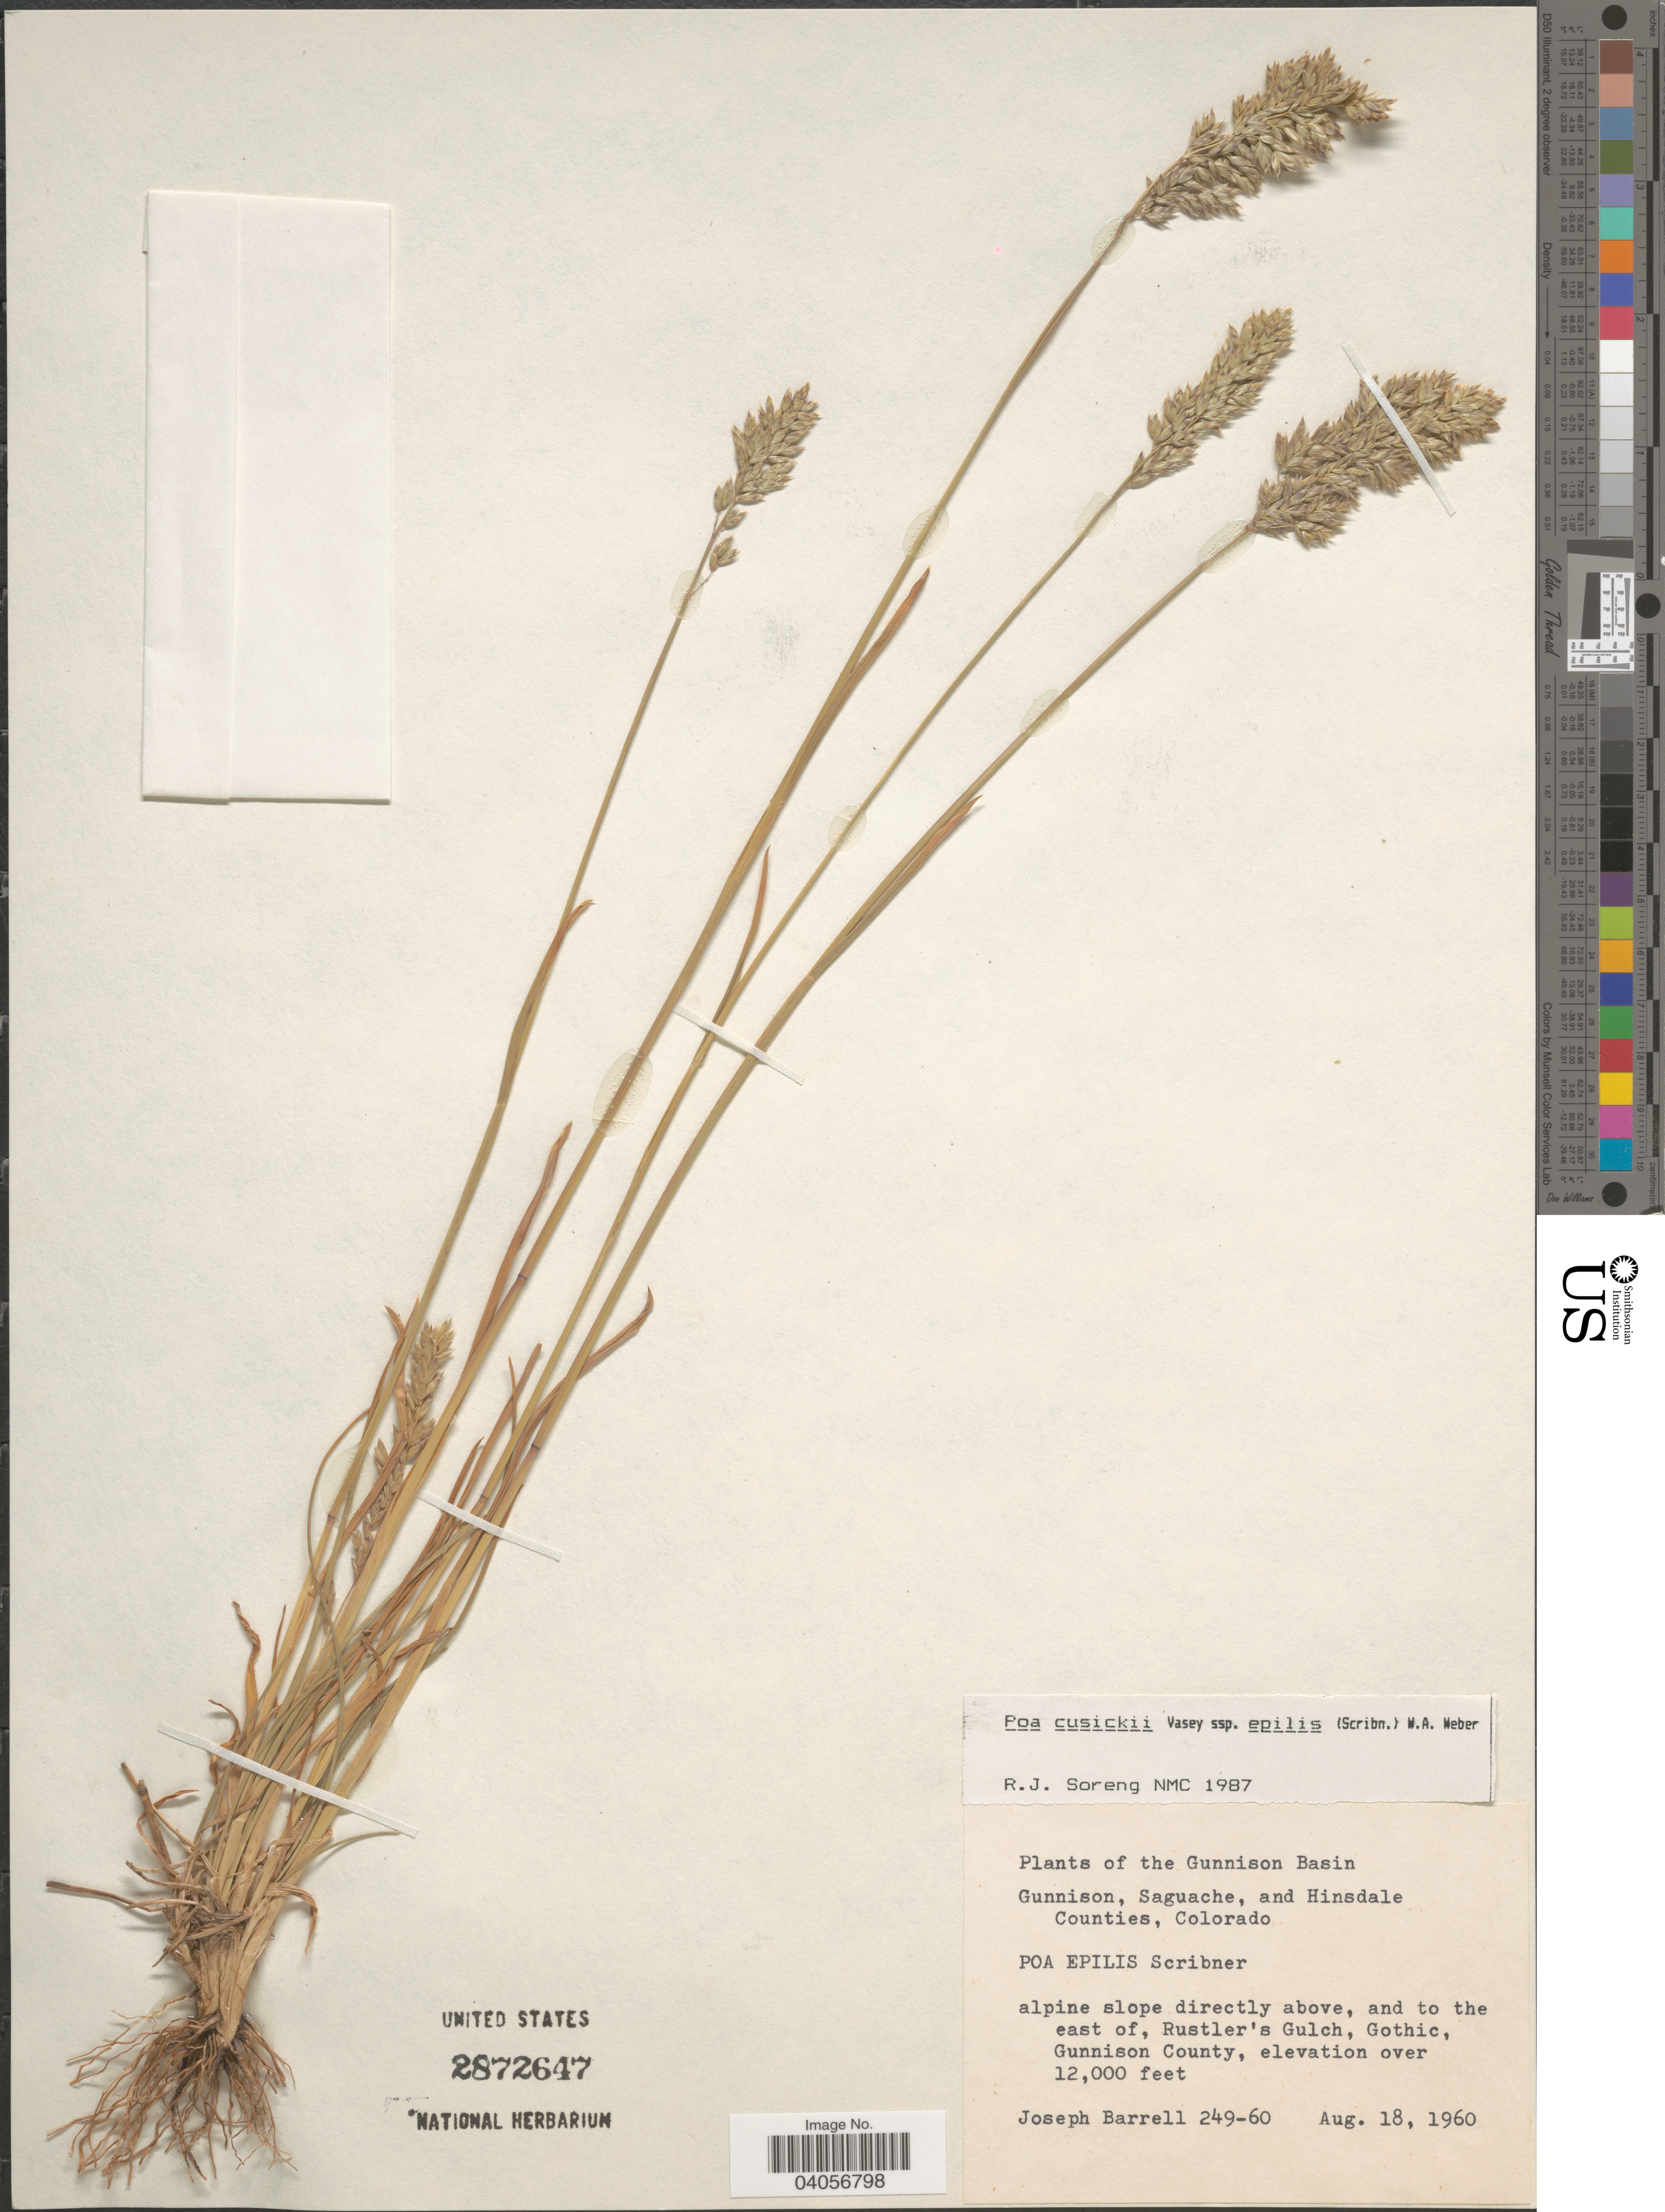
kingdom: Plantae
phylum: Tracheophyta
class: Liliopsida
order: Poales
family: Poaceae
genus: Poa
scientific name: Poa cusickii subsp. epilis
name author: (Scribn.) W.A. Weber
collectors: J. Barrell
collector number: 249-60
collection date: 1960-08-18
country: United States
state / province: Colorado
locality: Gunnison Basin. Alpine slope directly above, and to the east of, Rustler's Gulch, Gothic, Gunnison County.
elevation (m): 3658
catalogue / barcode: US 2872647